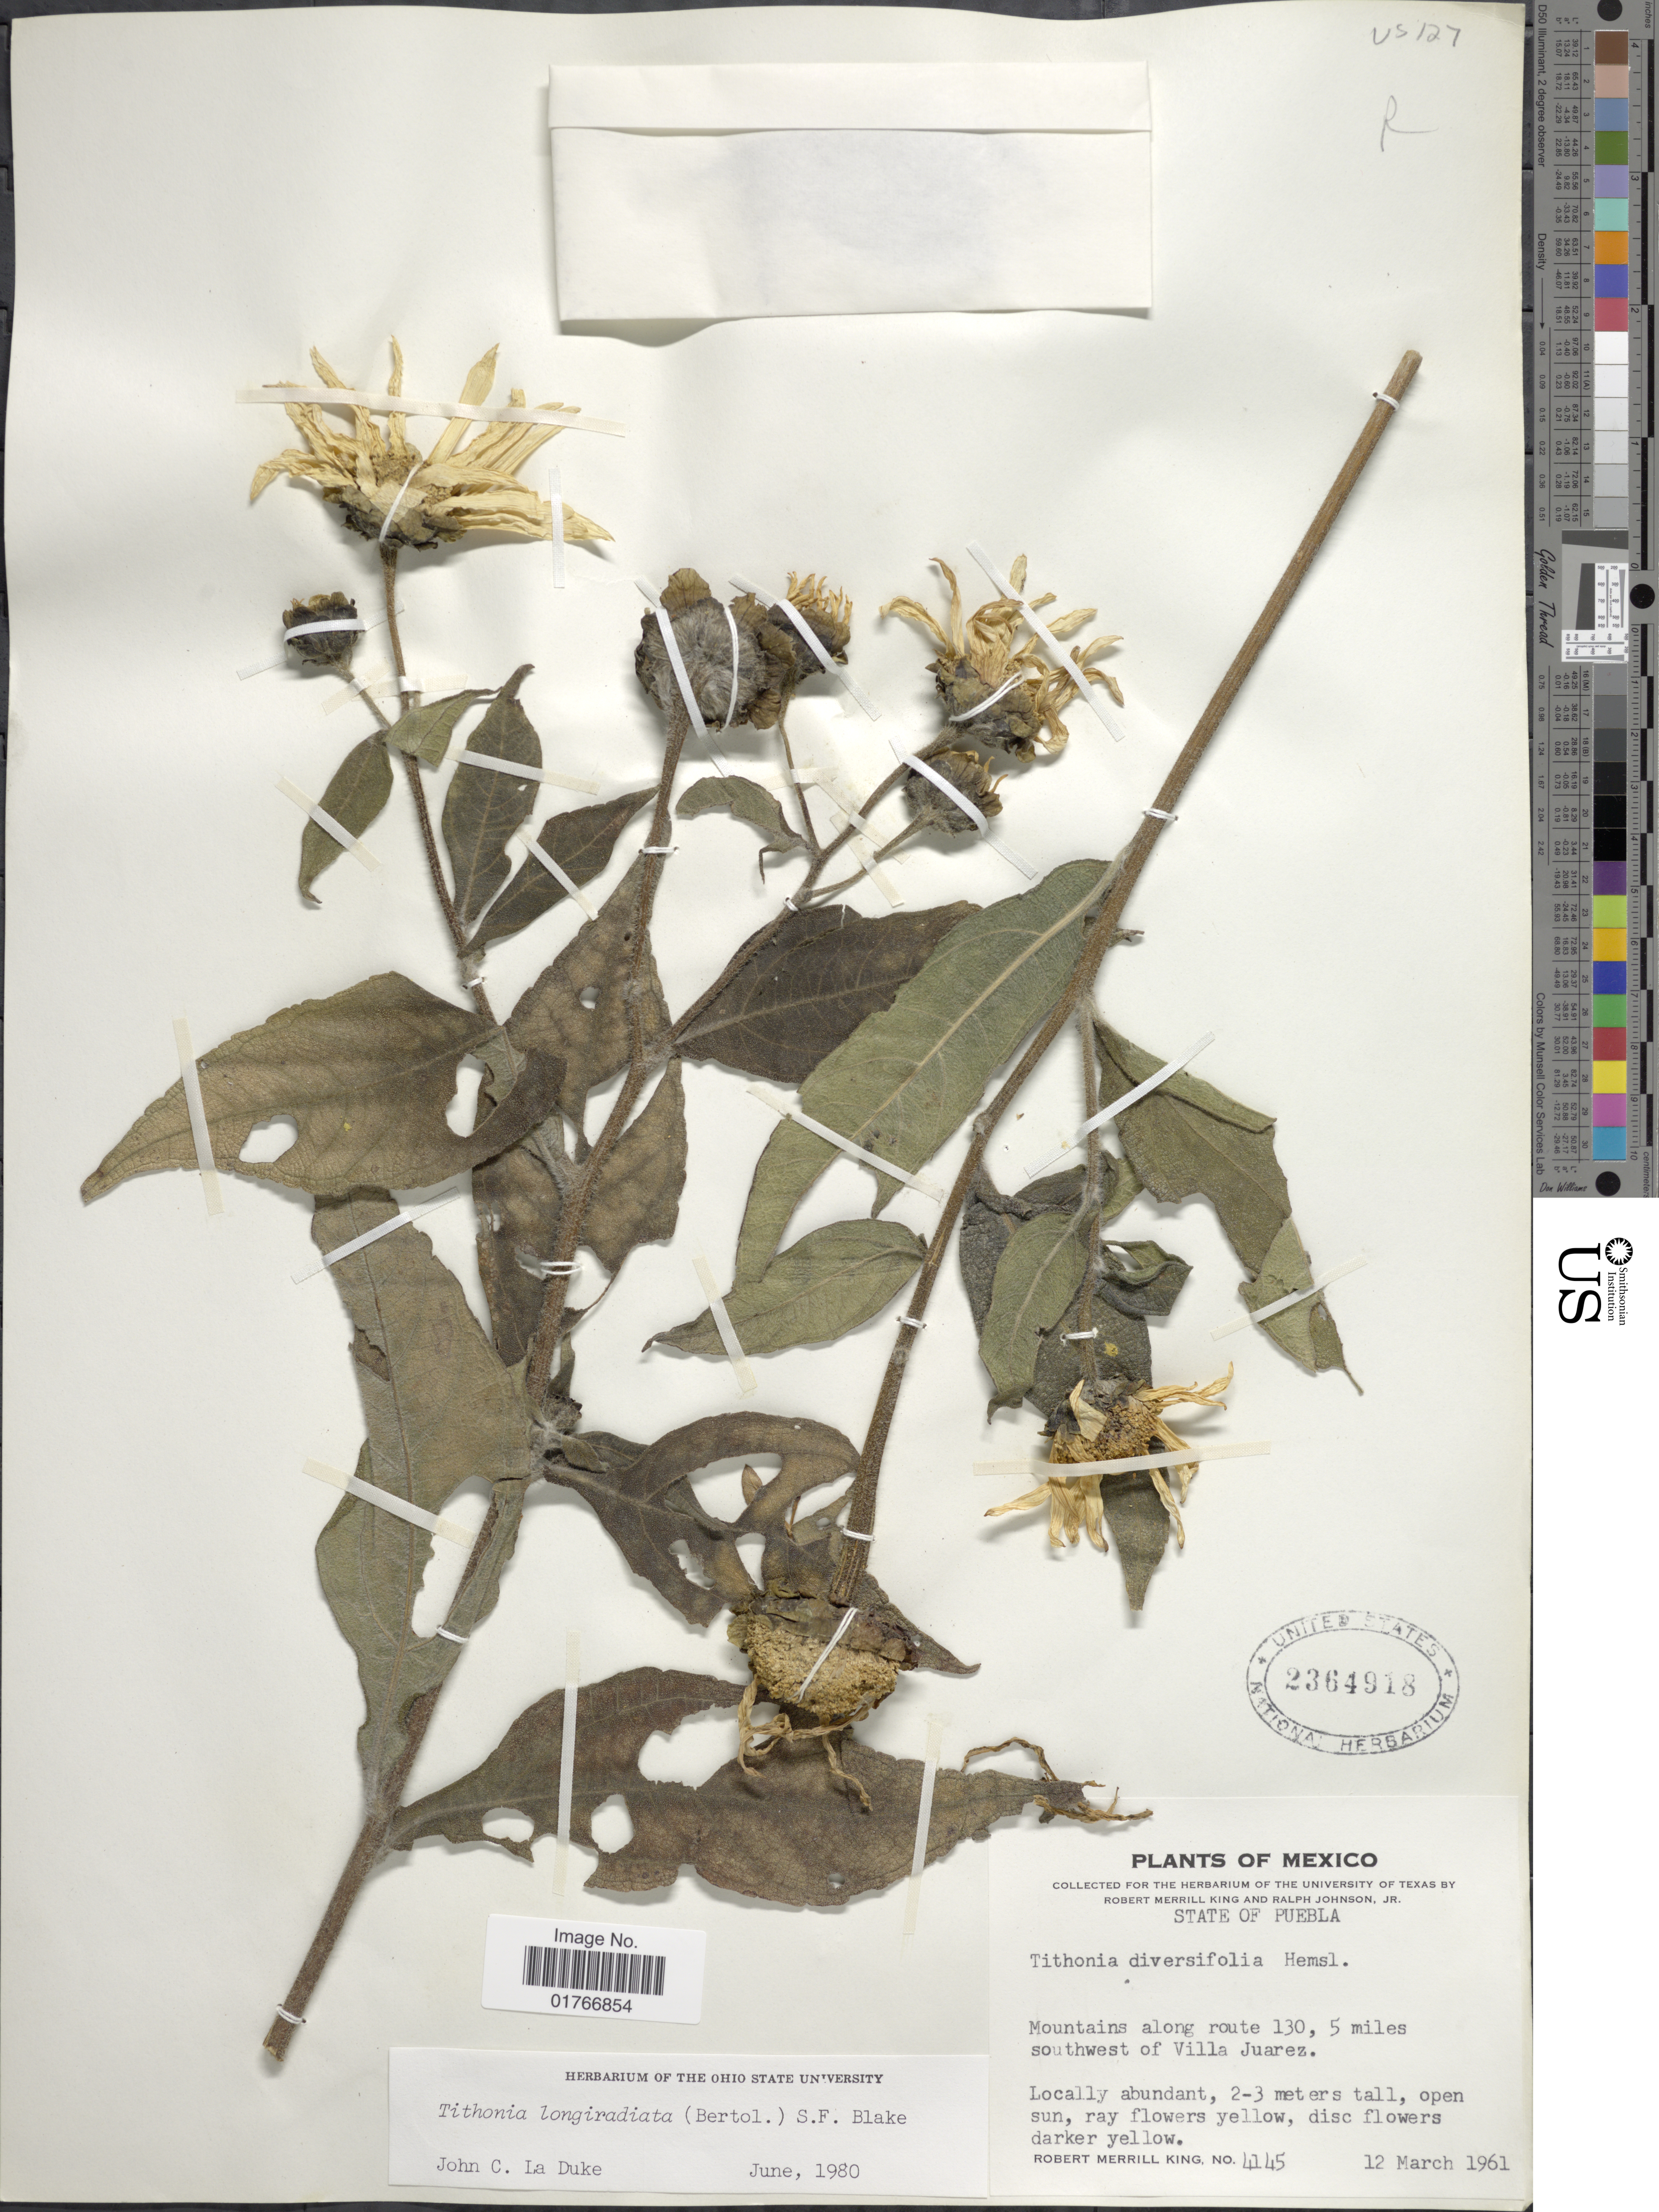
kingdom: Plantae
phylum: Tracheophyta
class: Magnoliopsida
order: Asterales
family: Asteraceae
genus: Tithonia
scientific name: Tithonia longiradiata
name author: (Bertol.) S.F. Blake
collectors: R. M. King & R. Johnson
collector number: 4145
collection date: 1961-03-12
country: Mexico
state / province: Puebla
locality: Mountains along route 130, 5 miles southwest of Villa Juarez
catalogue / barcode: US 2364918